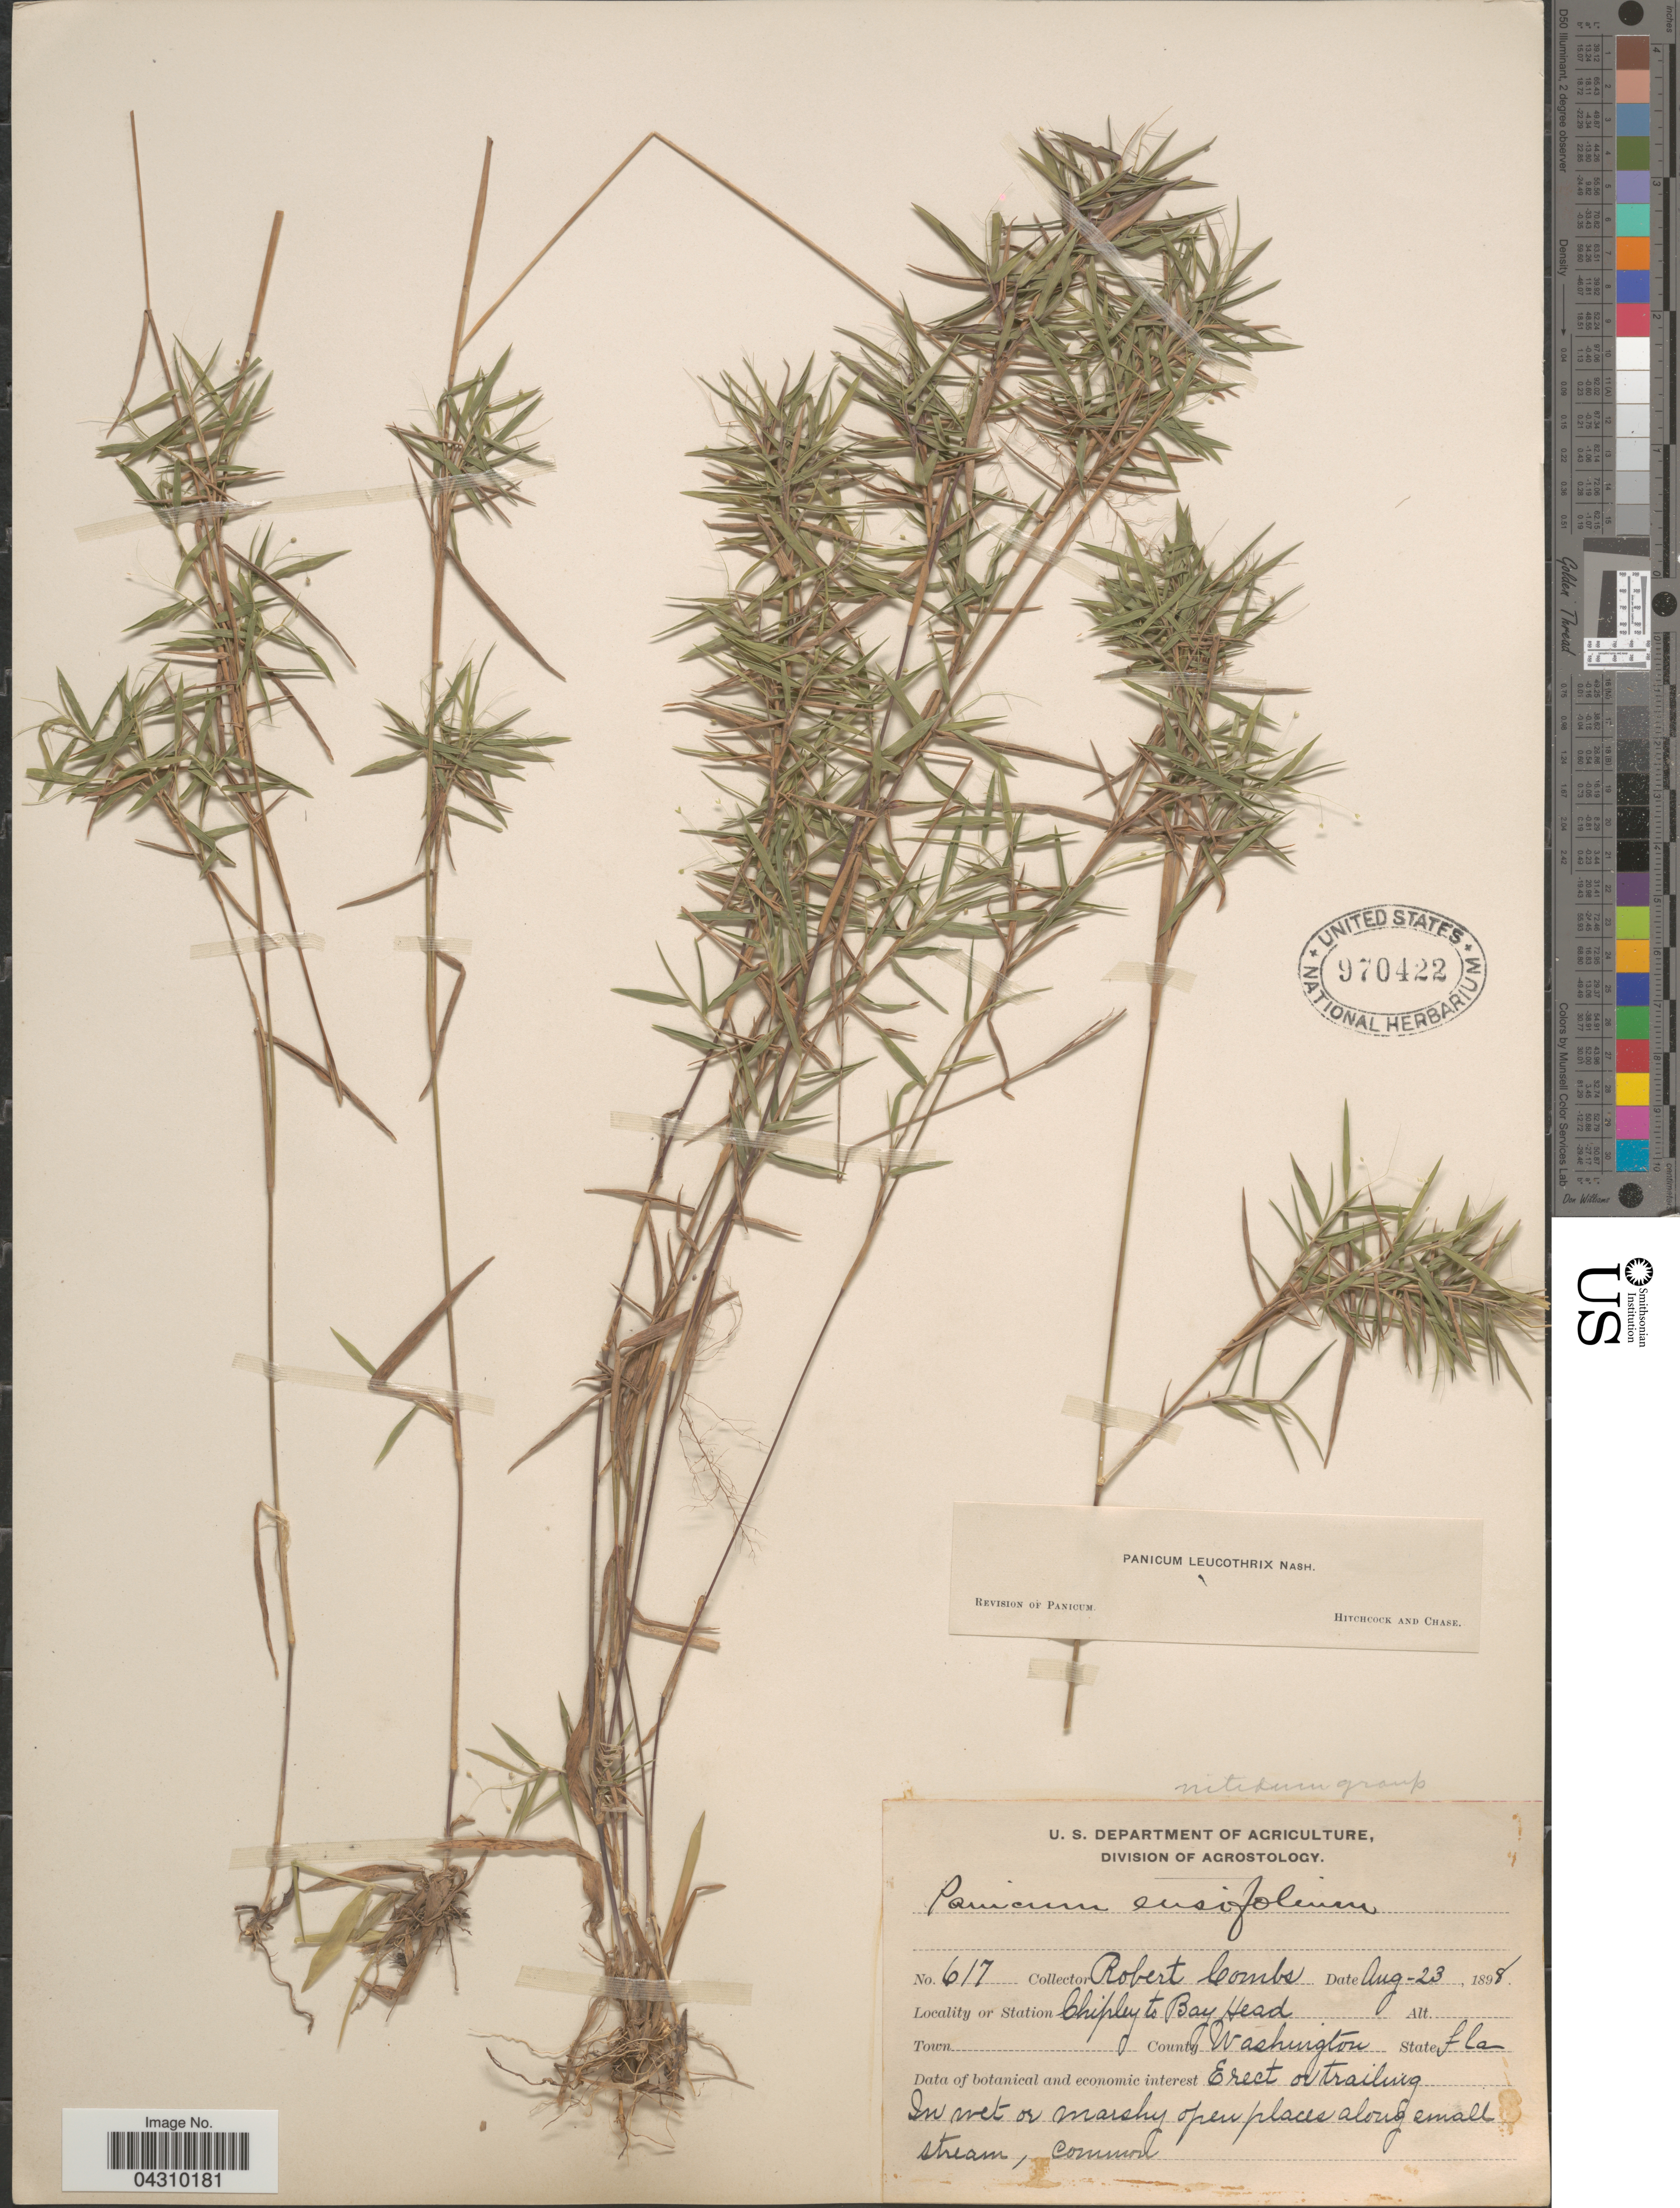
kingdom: Plantae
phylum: Tracheophyta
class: Liliopsida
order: Poales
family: Poaceae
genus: Dichanthelium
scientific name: Dichanthelium acuminatum var. acuminatum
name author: (Sw.) Gould & C.A. Clark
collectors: R. Combs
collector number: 617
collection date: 1898-08-23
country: United States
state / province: Florida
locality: Chipley to Bay Head. County Washington. In wet or marshy open places along small stream.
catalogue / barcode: US 970422